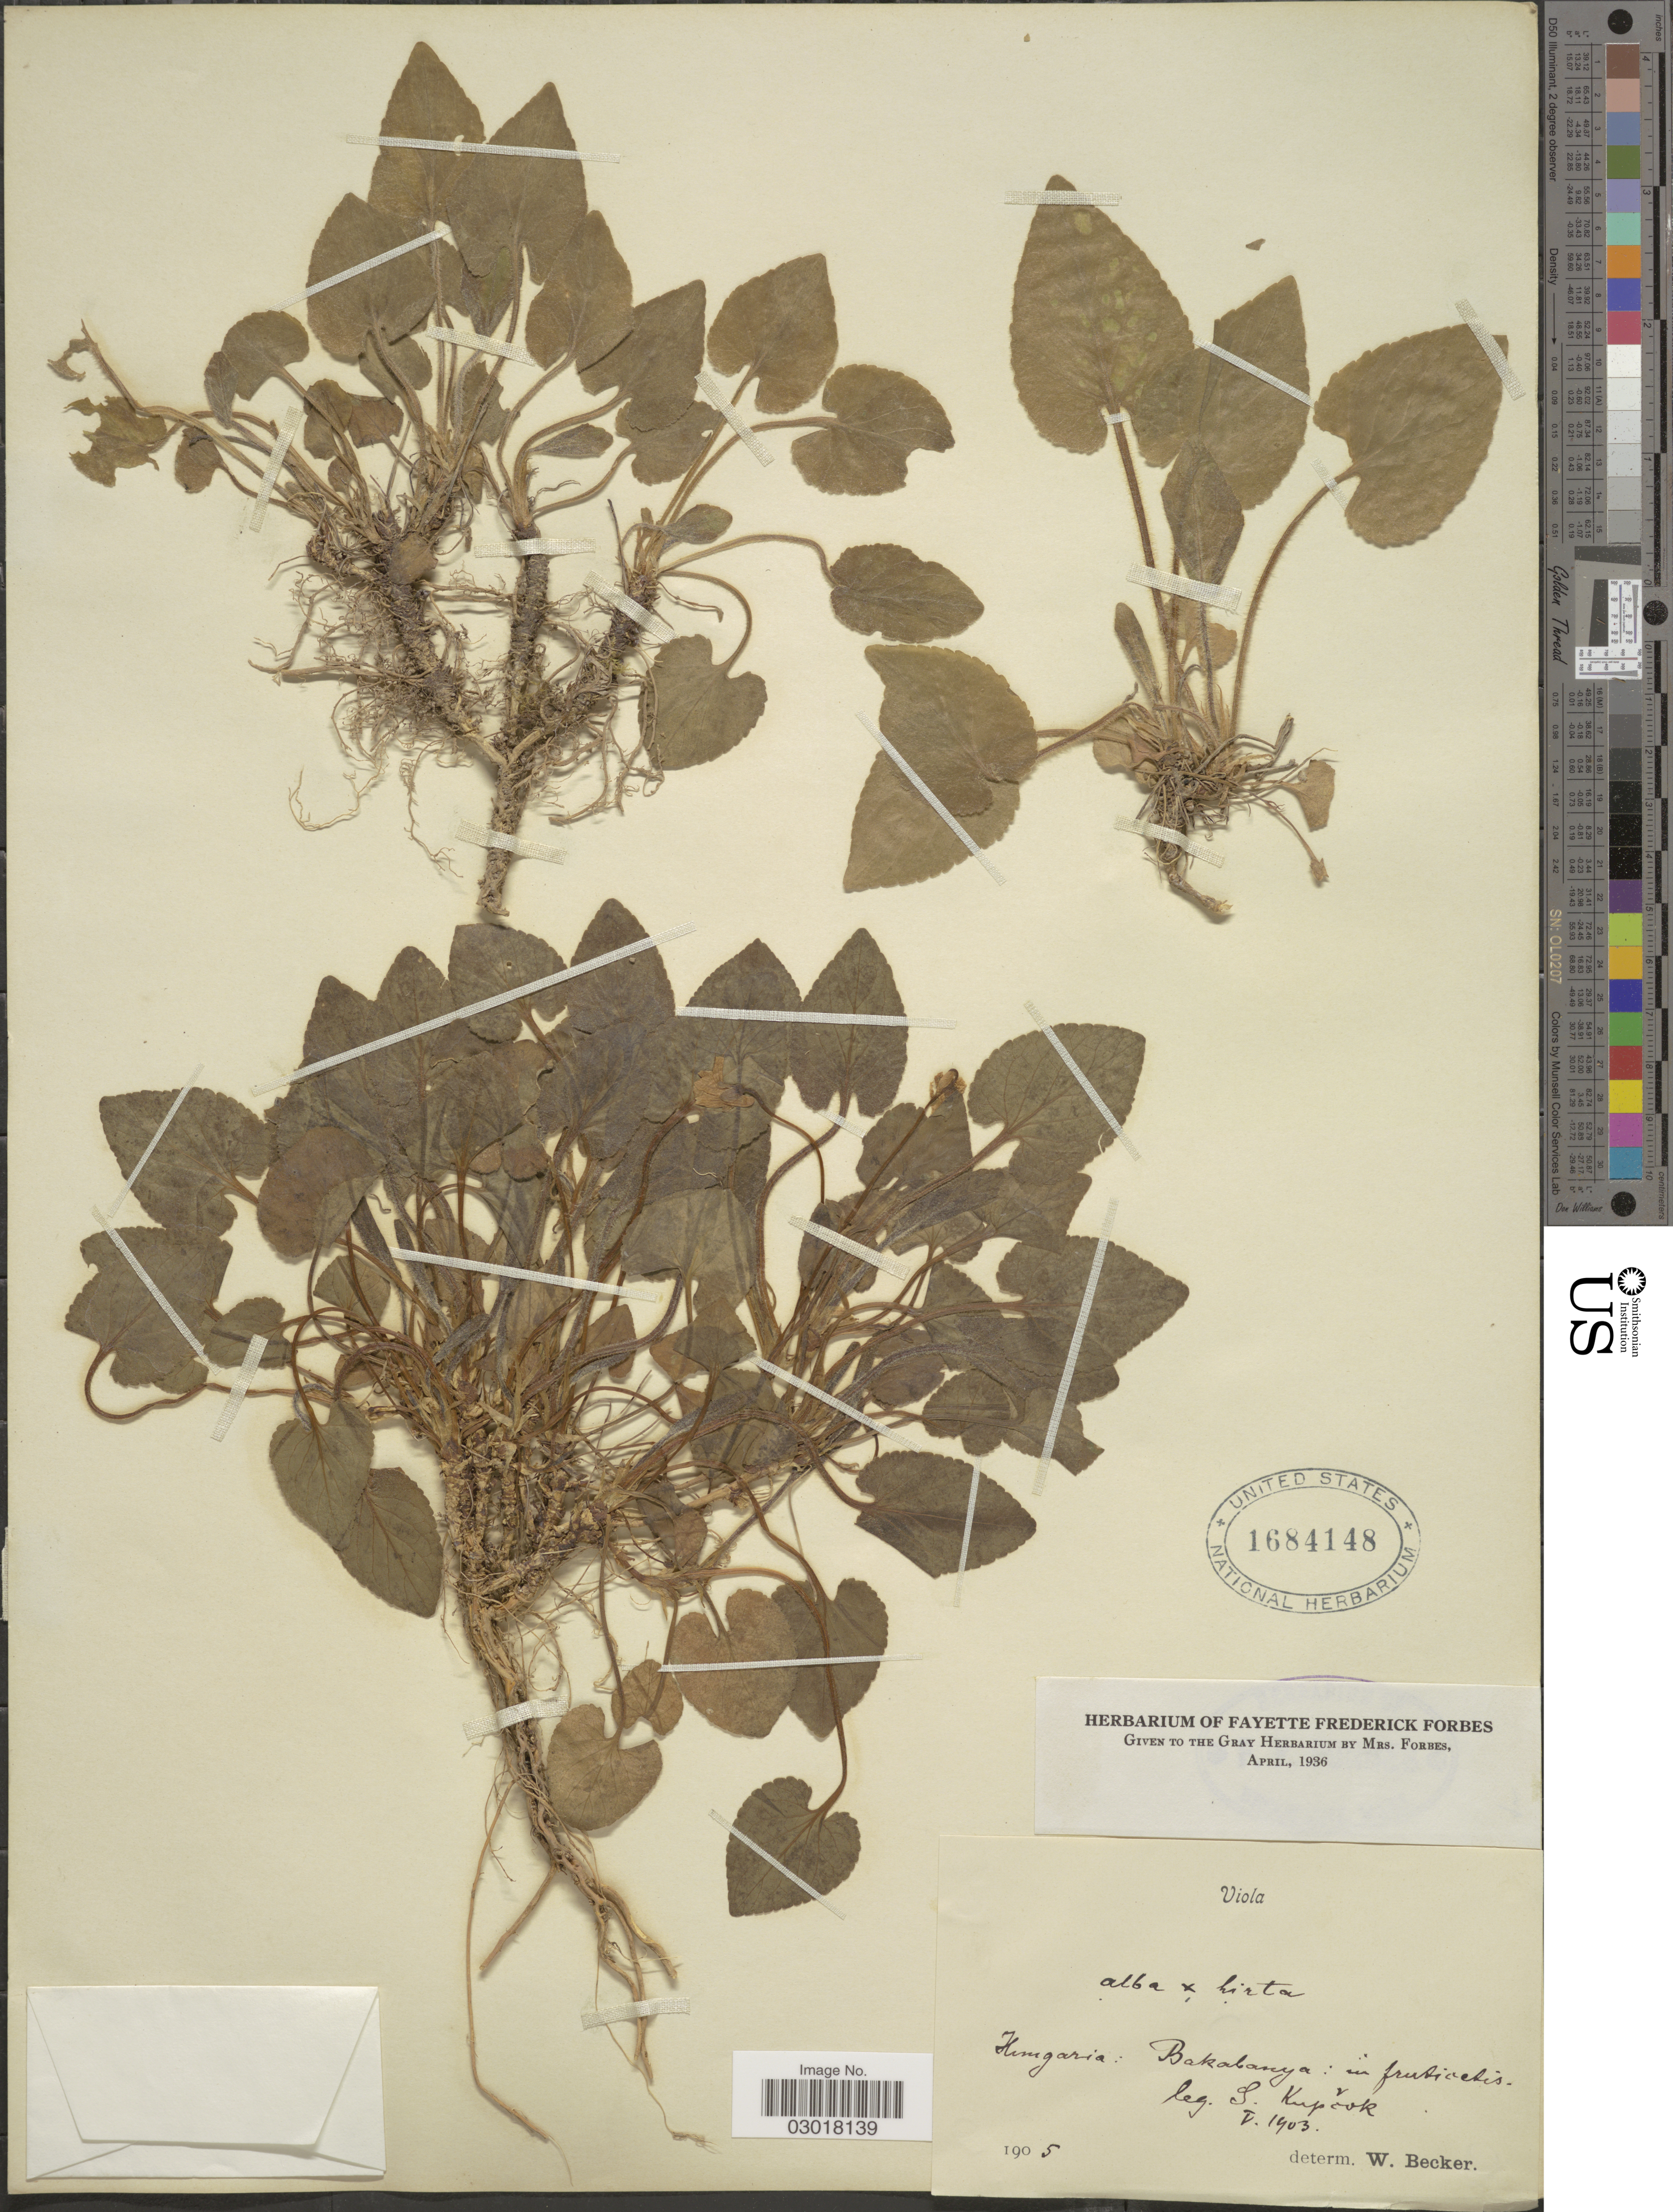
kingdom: Plantae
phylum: Tracheophyta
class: Magnoliopsida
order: Malpighiales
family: Violaceae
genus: Viola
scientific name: Viola alba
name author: Besser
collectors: S. Kupcok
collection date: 1903-05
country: Hungary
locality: Bakabanya: in fruticetis.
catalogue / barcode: US 1684148